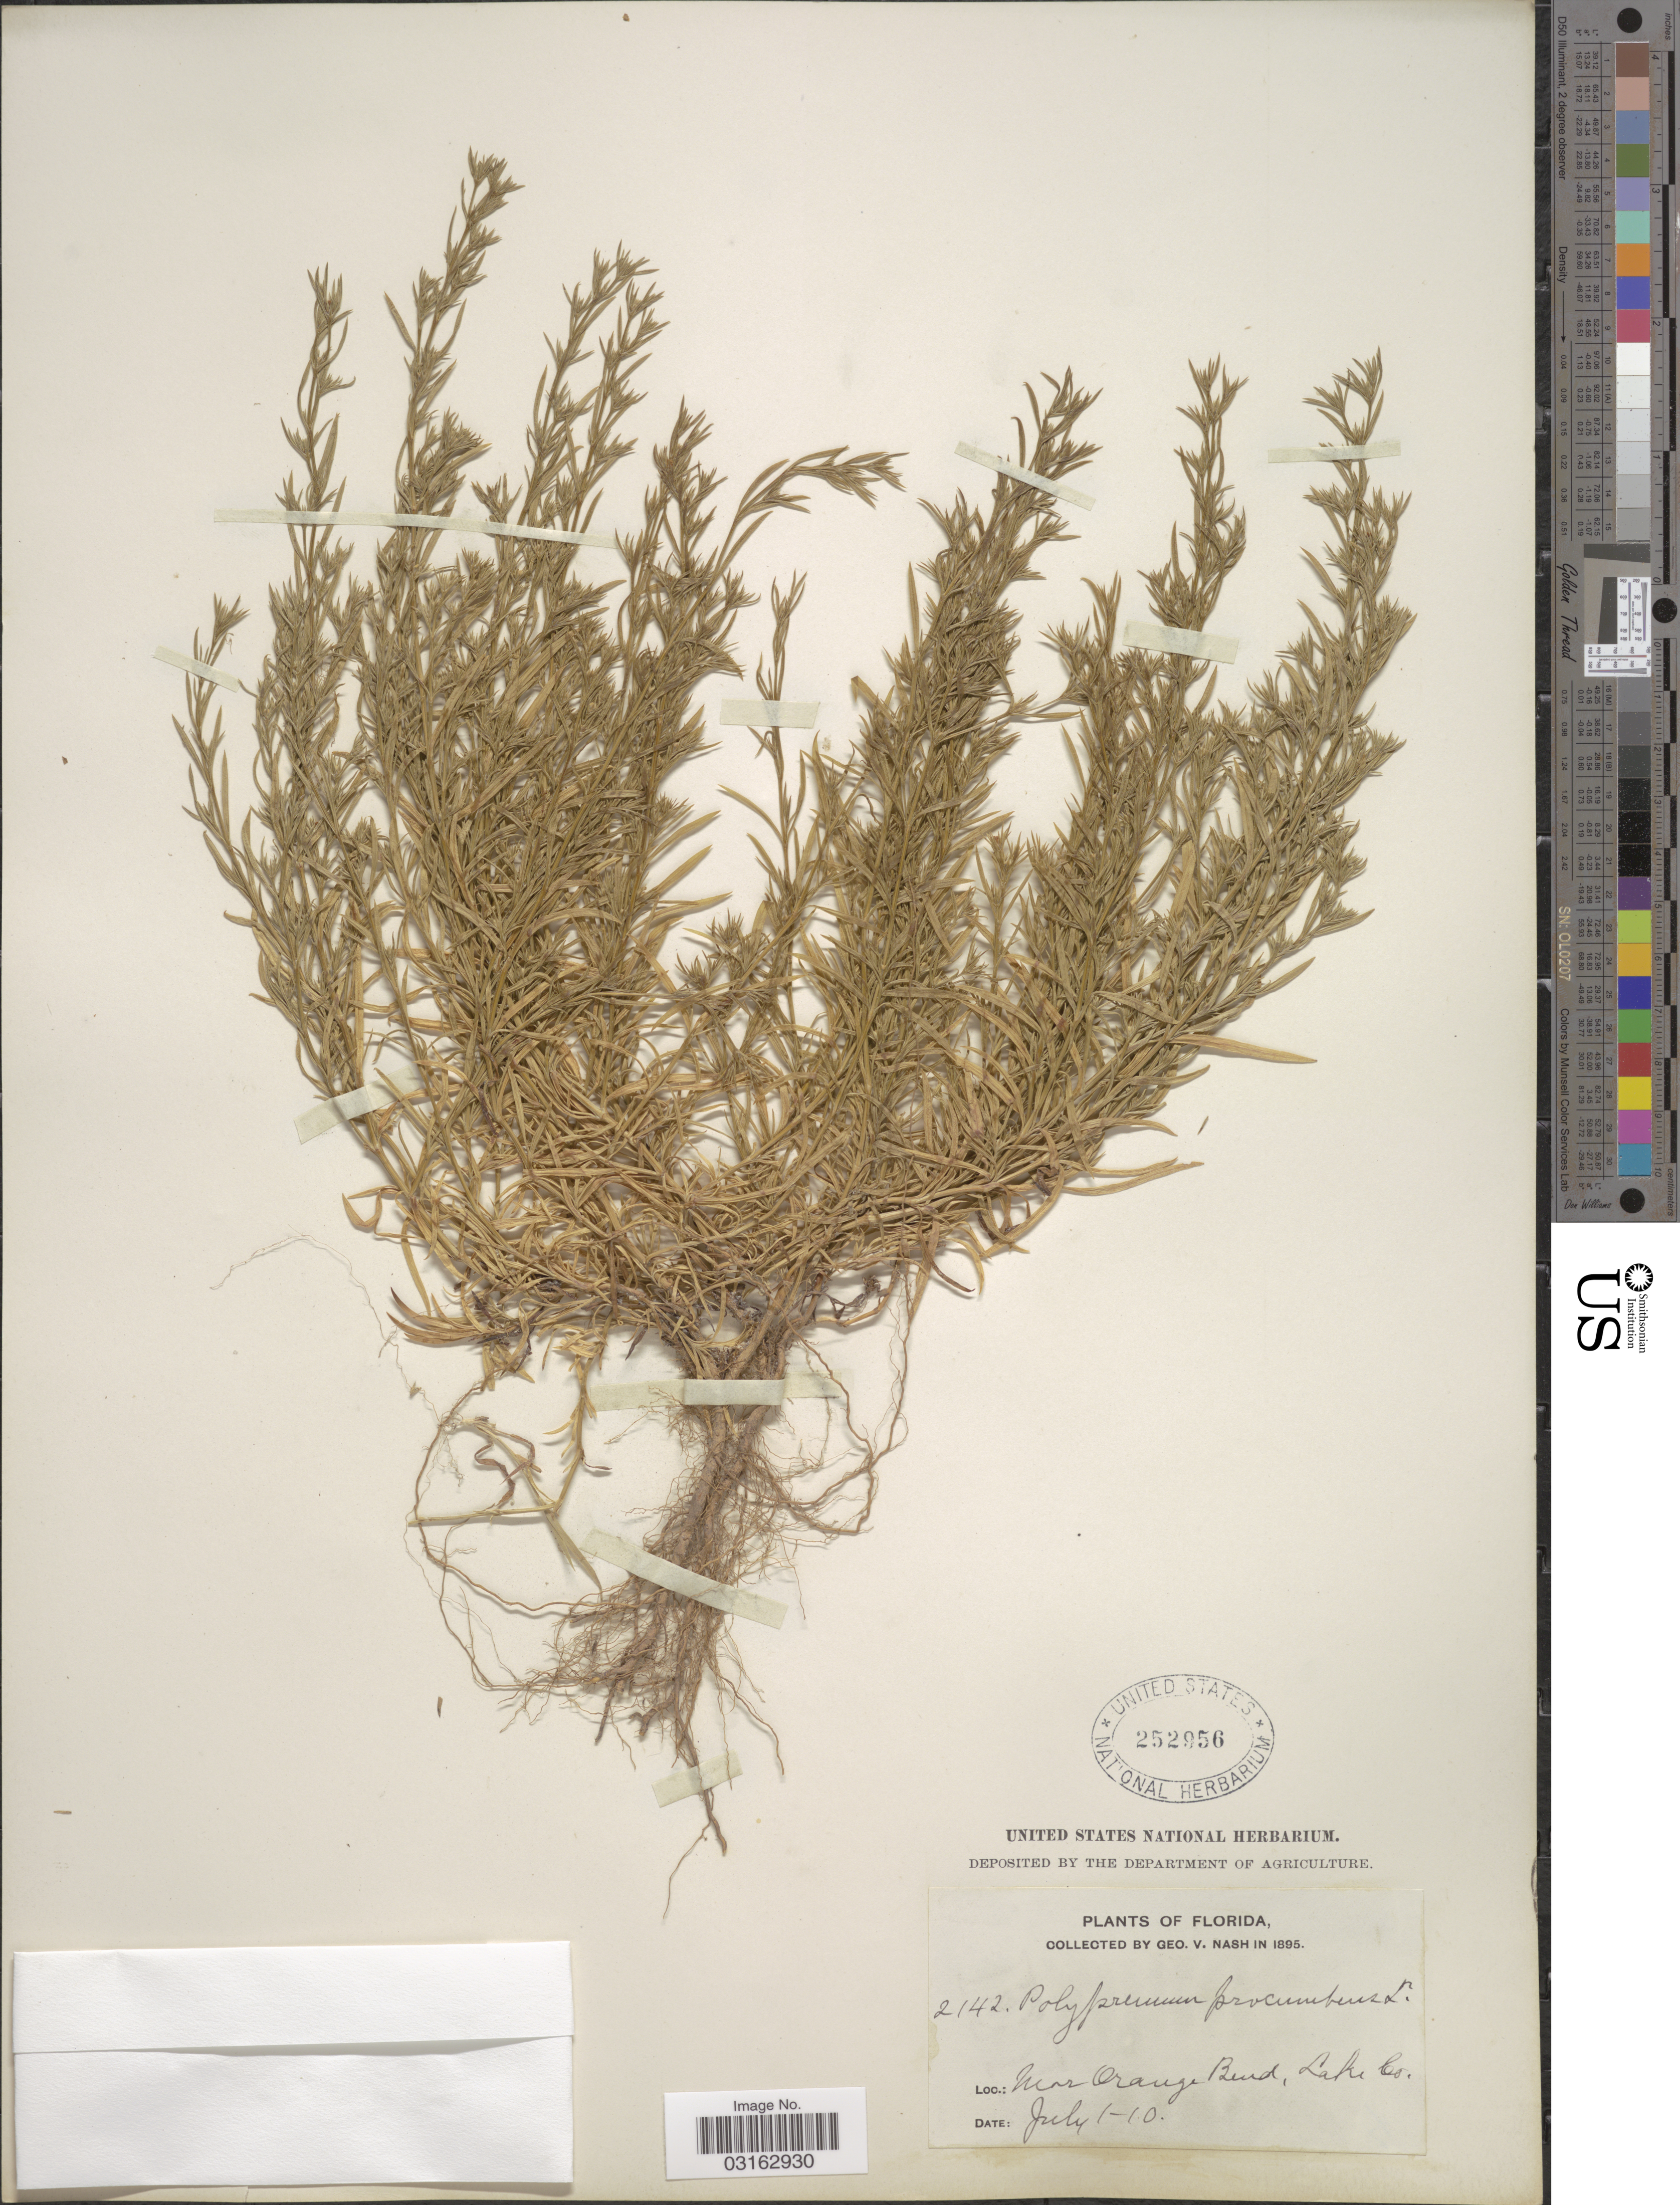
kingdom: Plantae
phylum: Tracheophyta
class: Magnoliopsida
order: Lamiales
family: Tetrachondraceae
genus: Polypremum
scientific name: Polypremum procumbens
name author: L.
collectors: G. V. Nash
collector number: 2142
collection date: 1895-07-01/1895-07-10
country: United States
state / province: Florida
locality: Near Orange Bend, Lake Co.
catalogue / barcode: US 252956